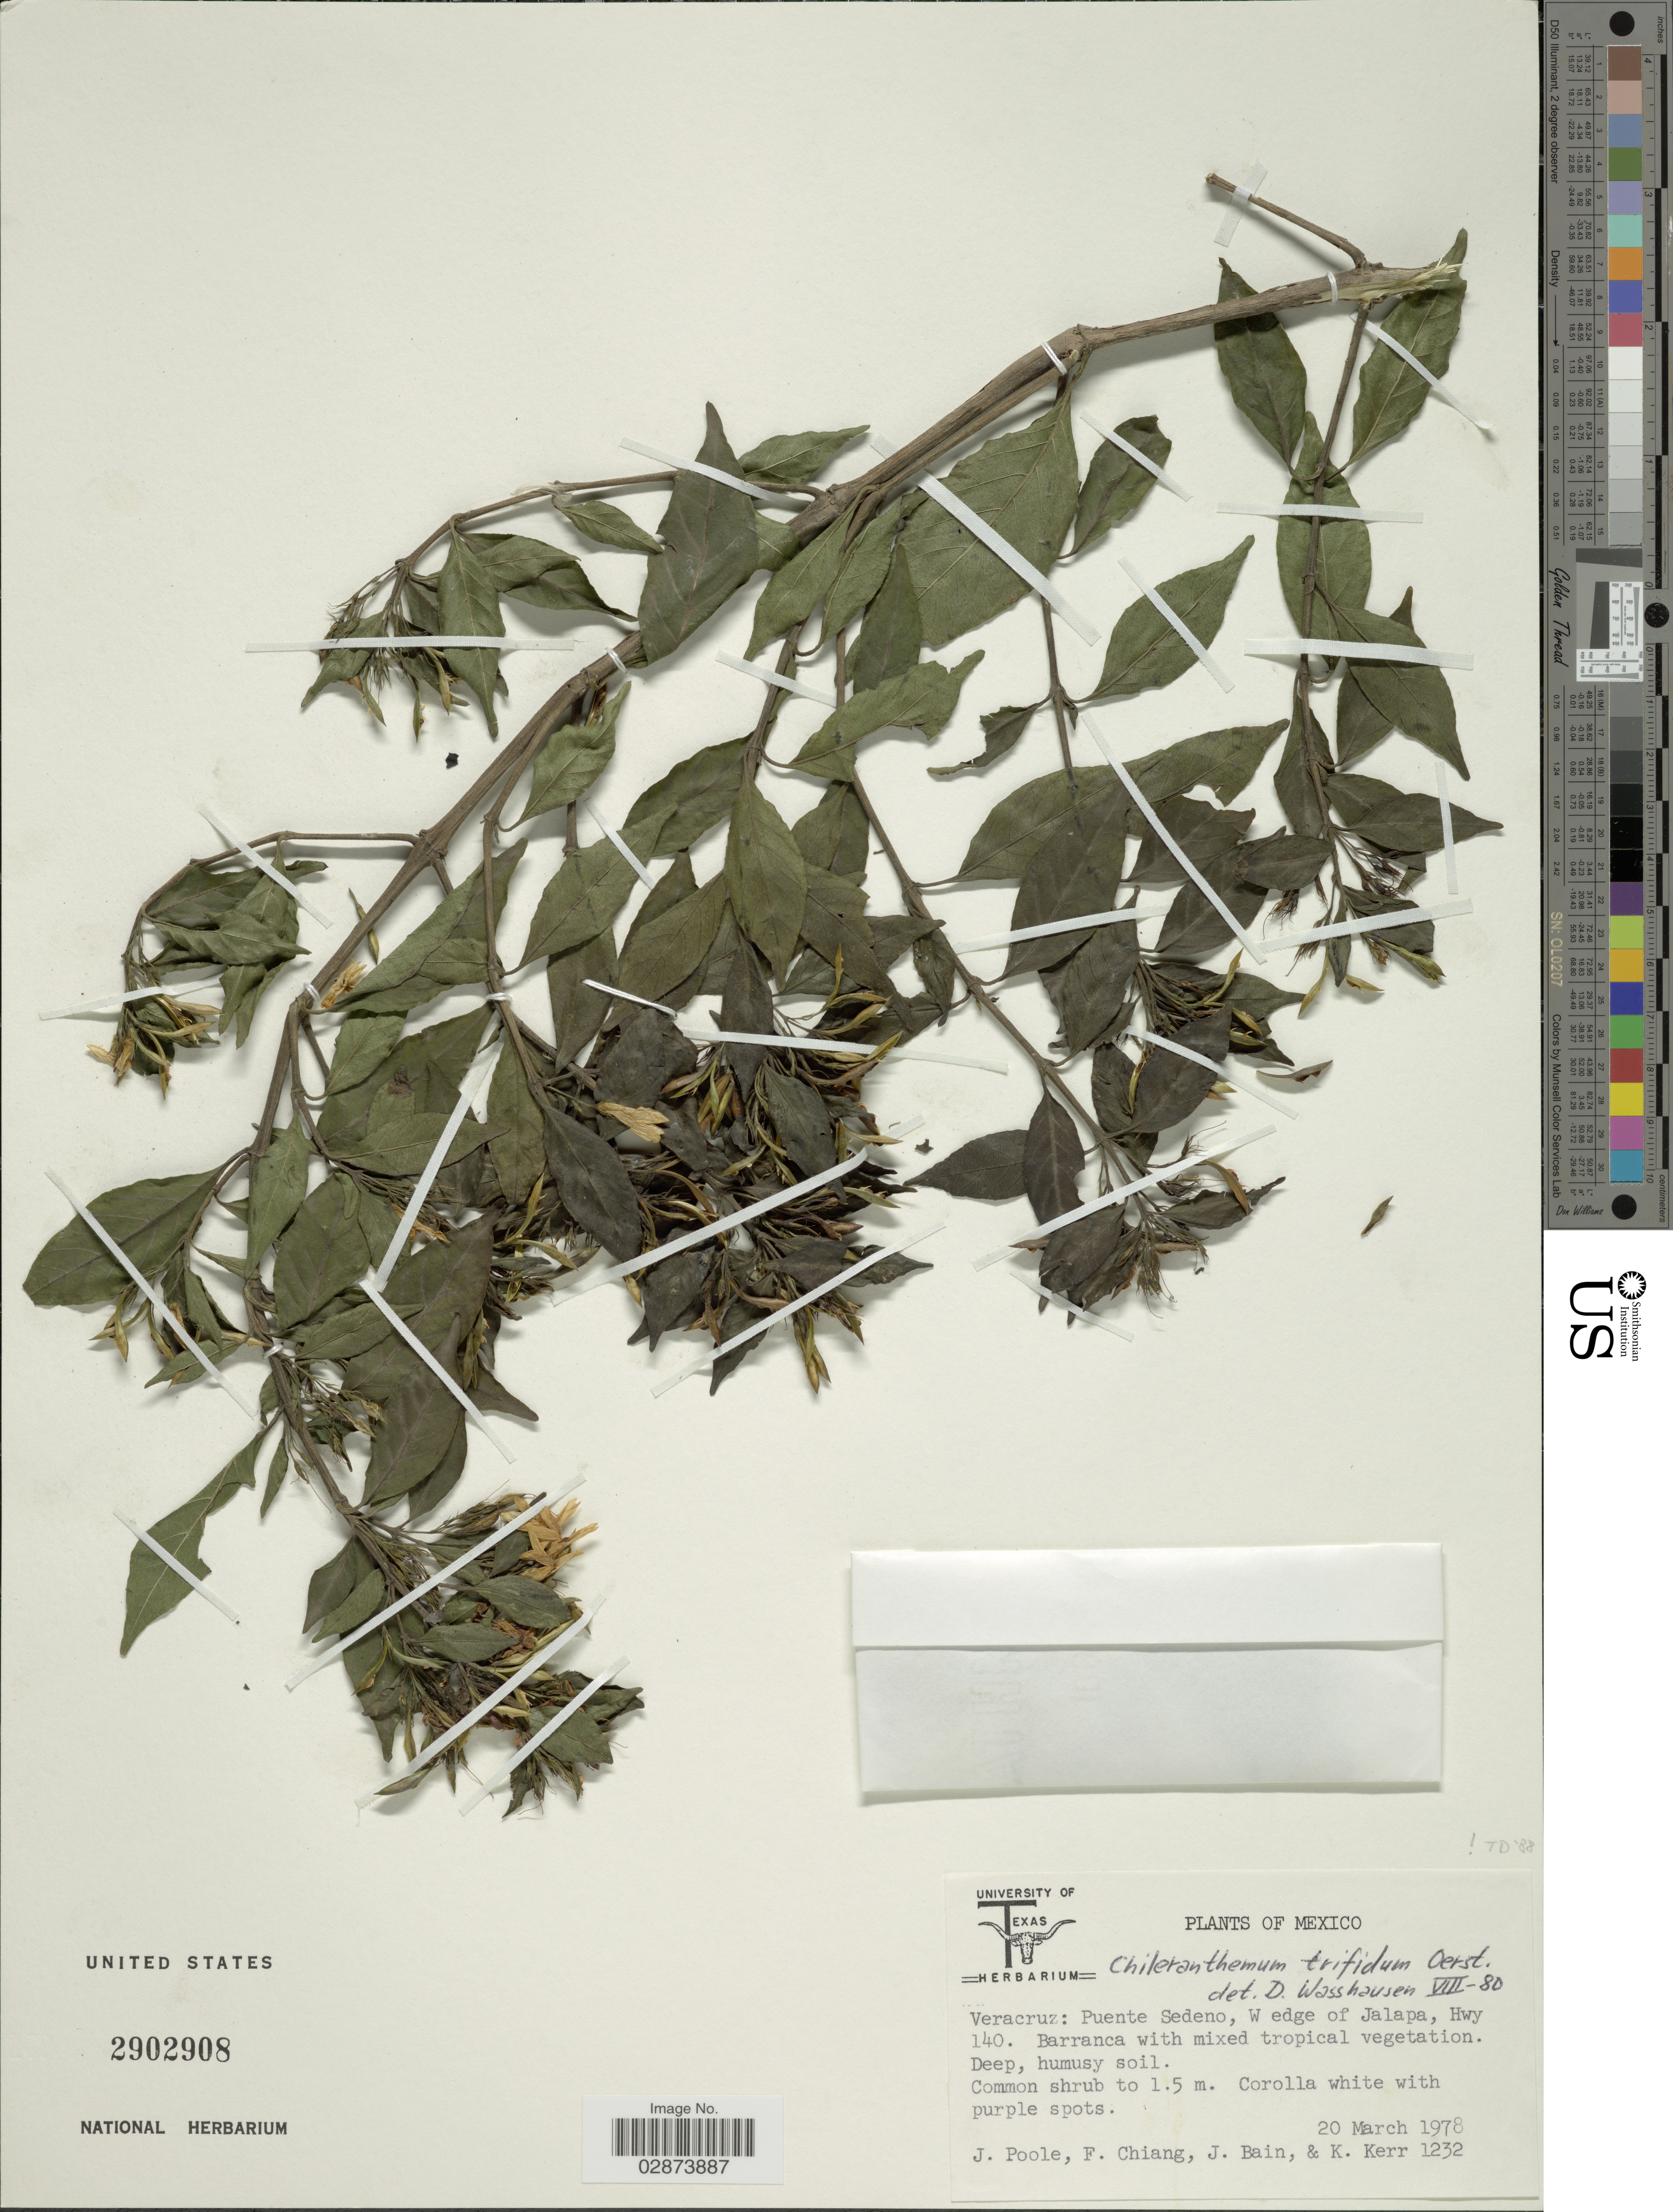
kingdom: Plantae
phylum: Tracheophyta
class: Magnoliopsida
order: Lamiales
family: Acanthaceae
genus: Chileranthemum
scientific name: Chileranthemum trifidum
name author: Oerst.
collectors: J. Poole, F. Chiang, J. Bain & K. Kerr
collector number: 1232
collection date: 1978-03-20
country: Mexico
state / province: Veracruz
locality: Veracruz: Puente Sedeno, W edge of Jalapa, Hwy 140.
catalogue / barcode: US 2902908